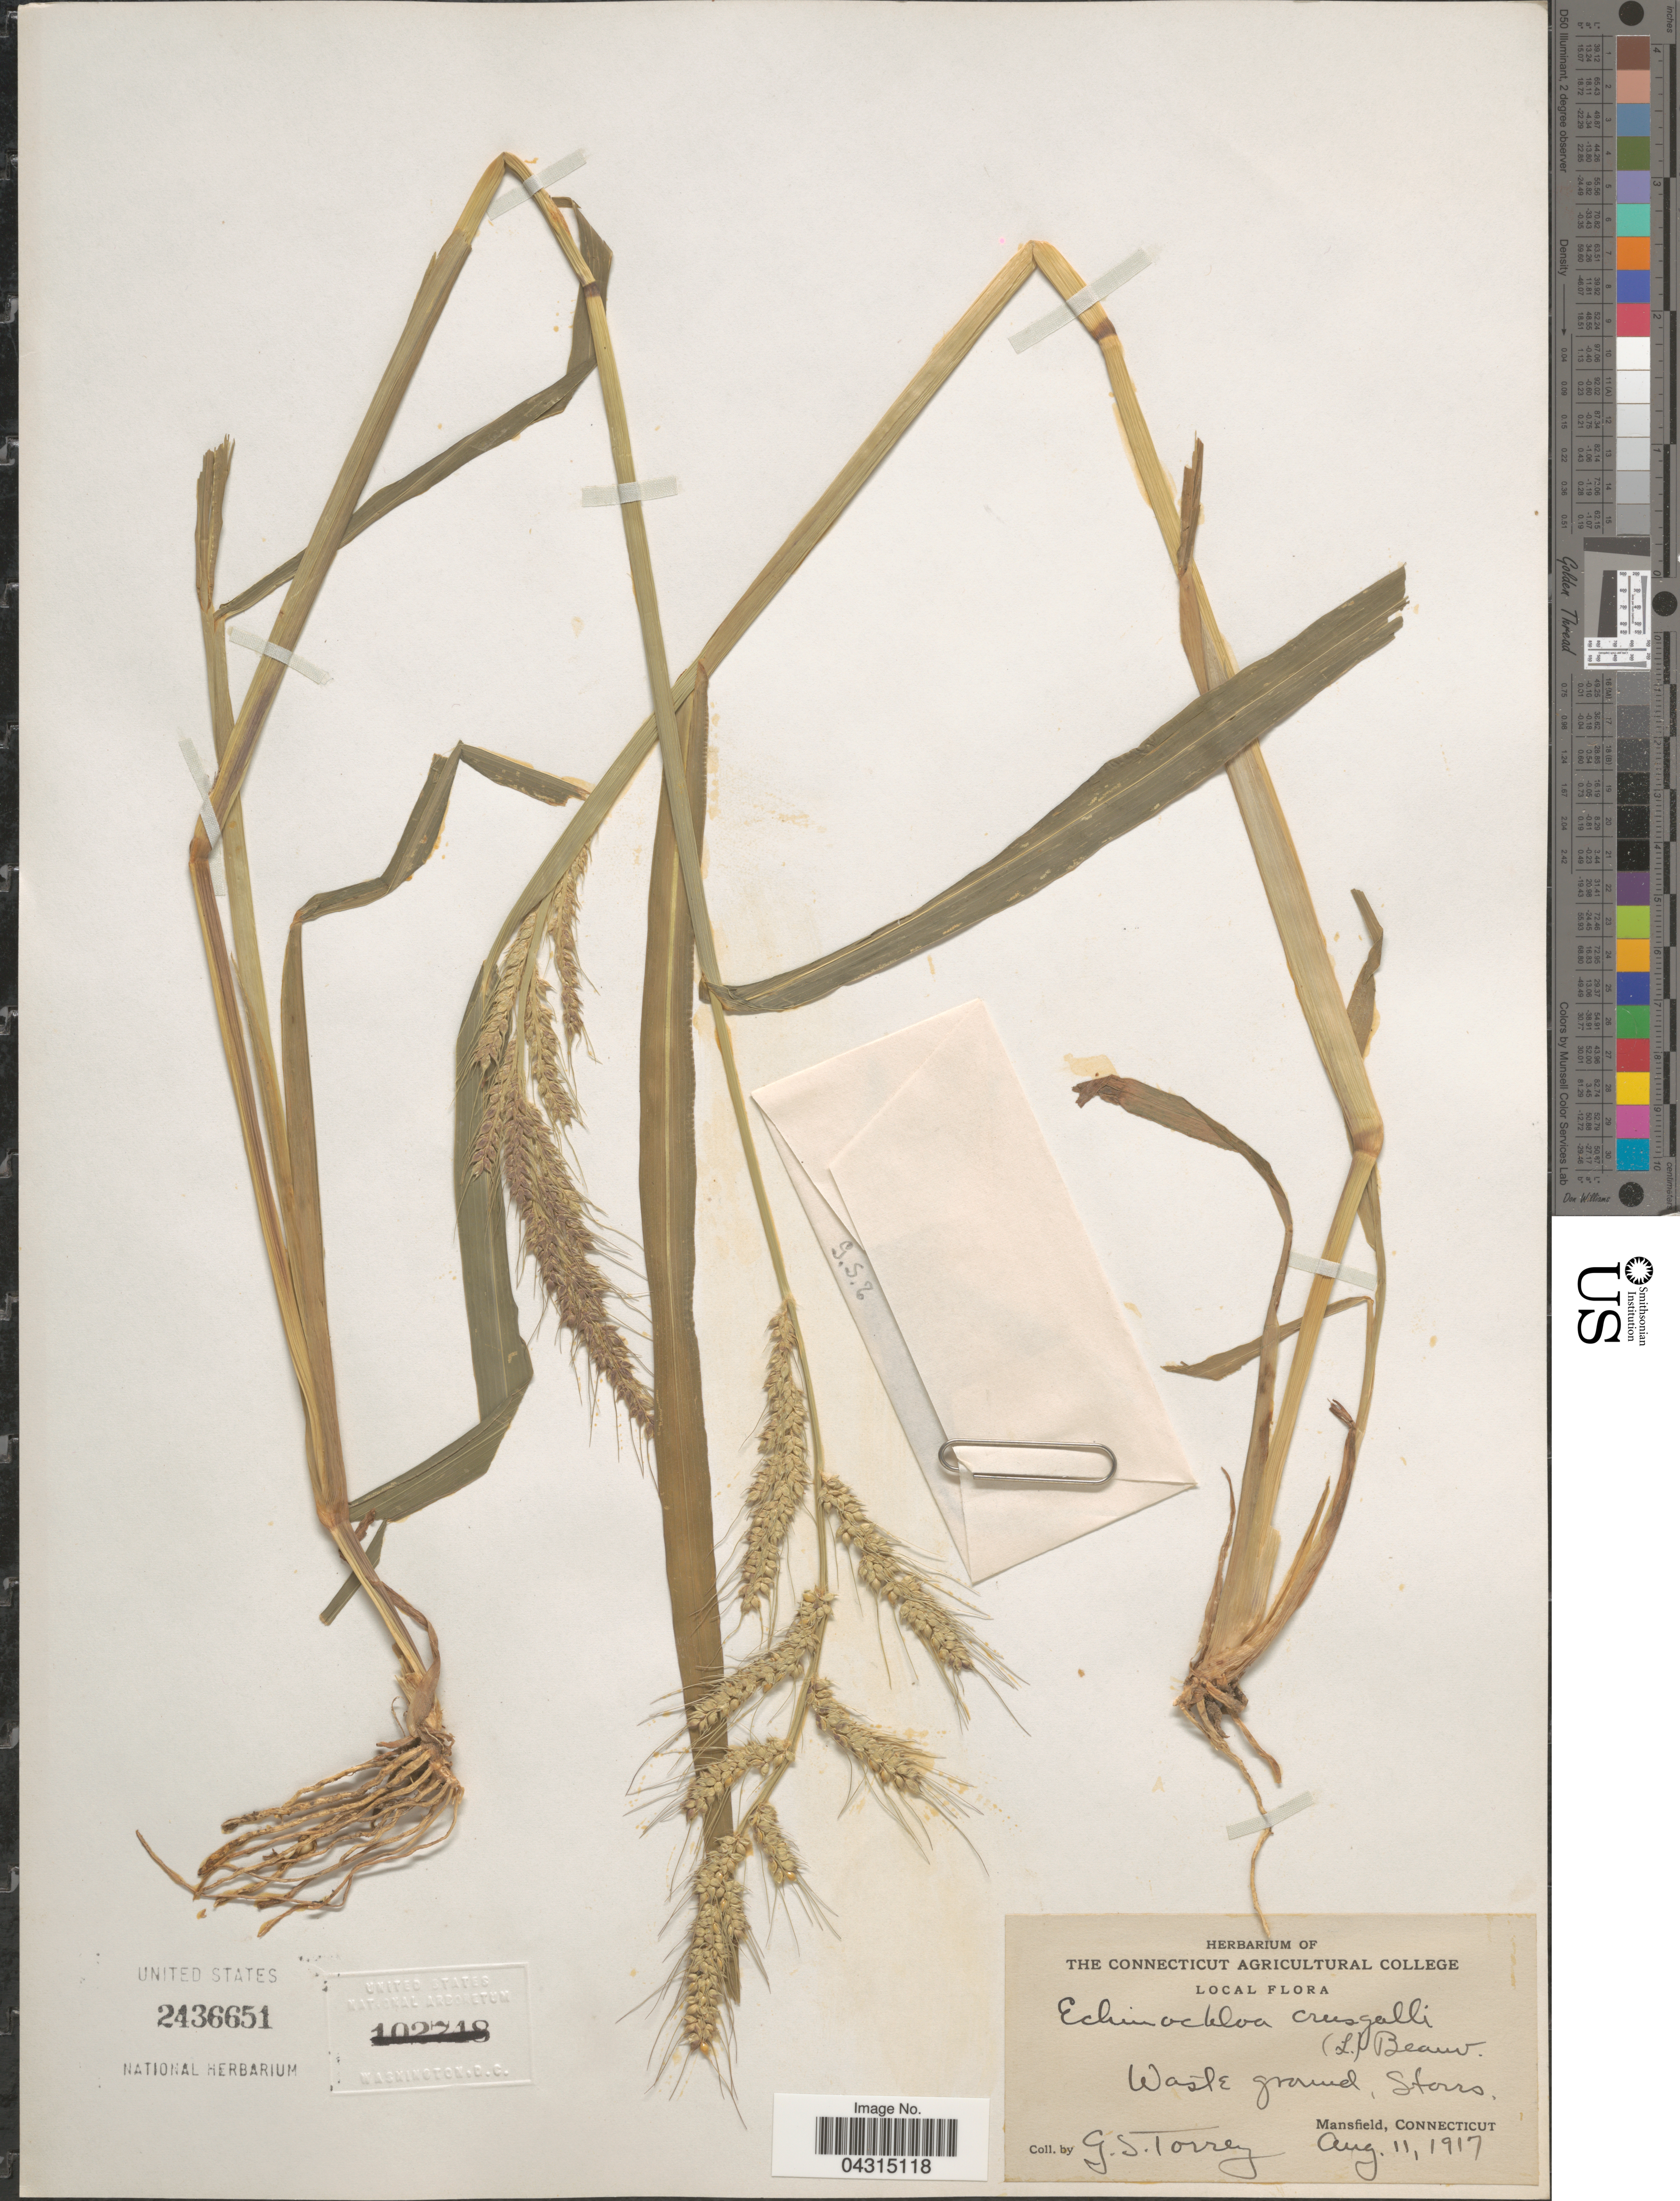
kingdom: Plantae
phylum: Tracheophyta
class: Liliopsida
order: Poales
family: Poaceae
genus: Echinochloa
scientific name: Echinochloa crus-galli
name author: (L.) P. Beauv.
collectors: G. S. Torrey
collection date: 1917-08-11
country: United States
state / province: Connecticut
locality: Mansfield.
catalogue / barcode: US 2436651